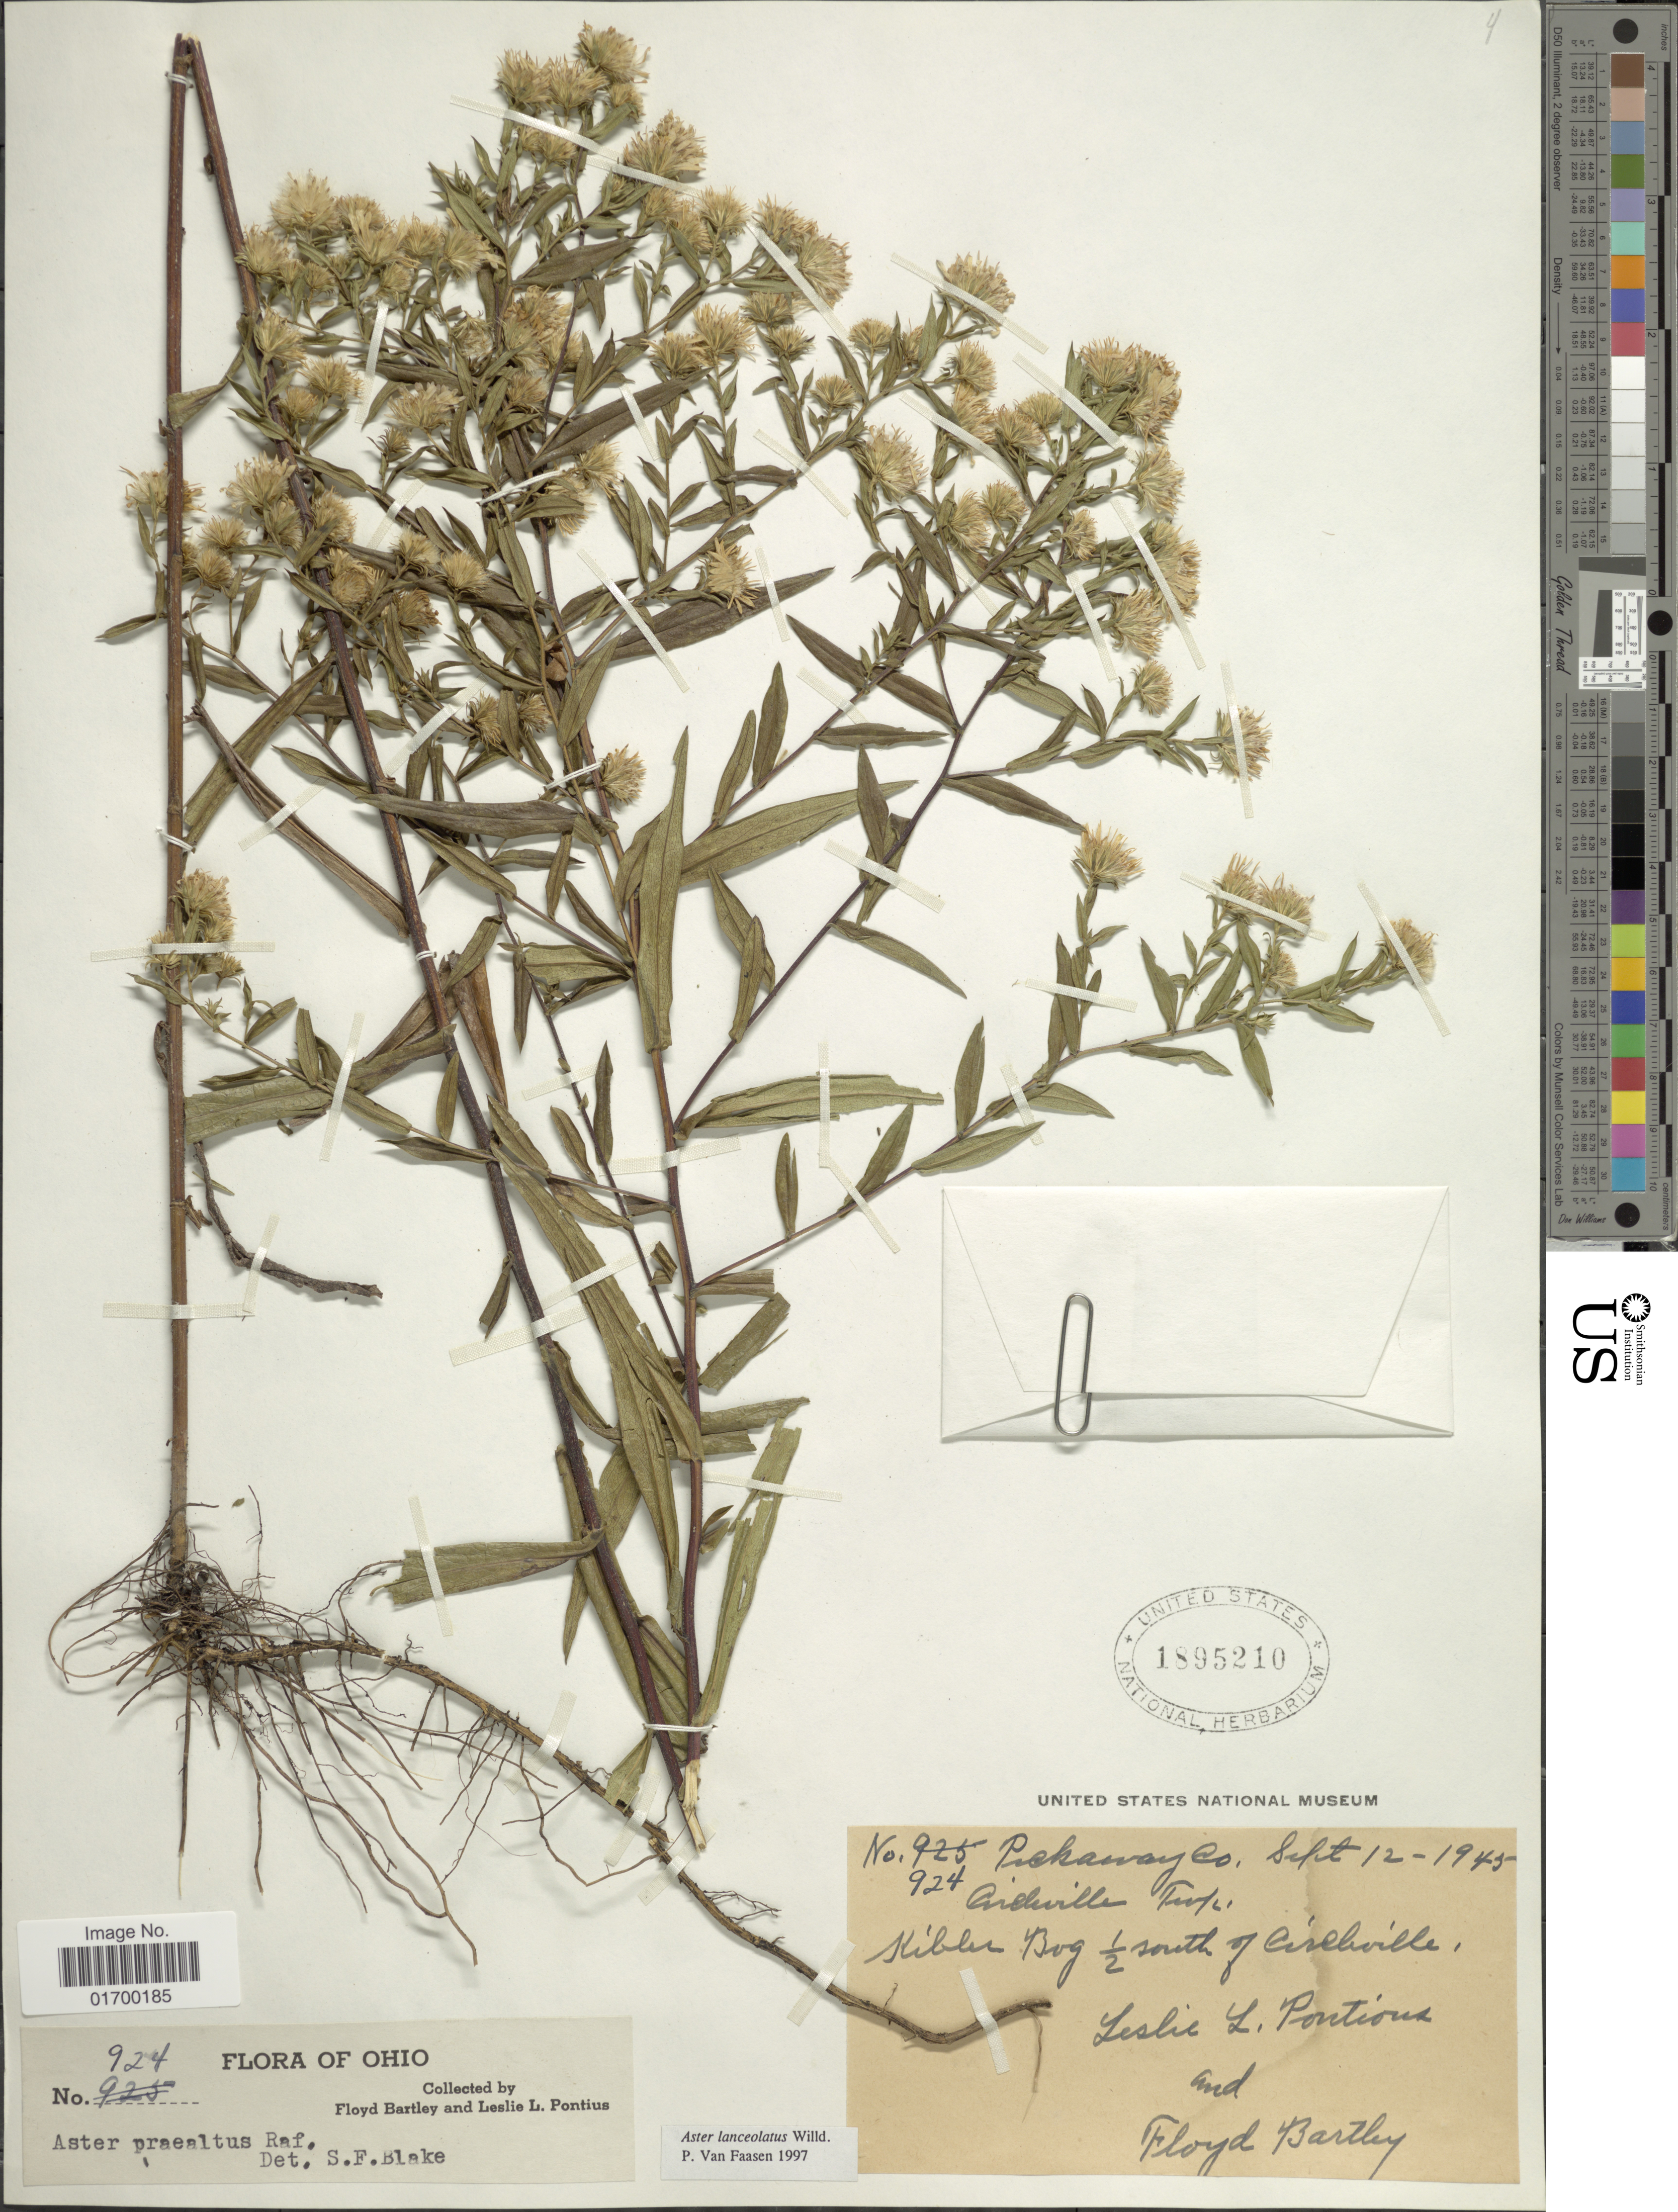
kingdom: Plantae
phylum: Tracheophyta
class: Magnoliopsida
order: Asterales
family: Asteraceae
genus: Symphyotrichum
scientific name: Symphyotrichum lanceolatum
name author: (Willd.) G.L. Nesom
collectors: F. Bartley & L. Pontius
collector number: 924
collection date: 1945-09-12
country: United States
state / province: Ohio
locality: Circleville Twp, Kibler Bog ½ south of Circleville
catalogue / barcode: US 1985210